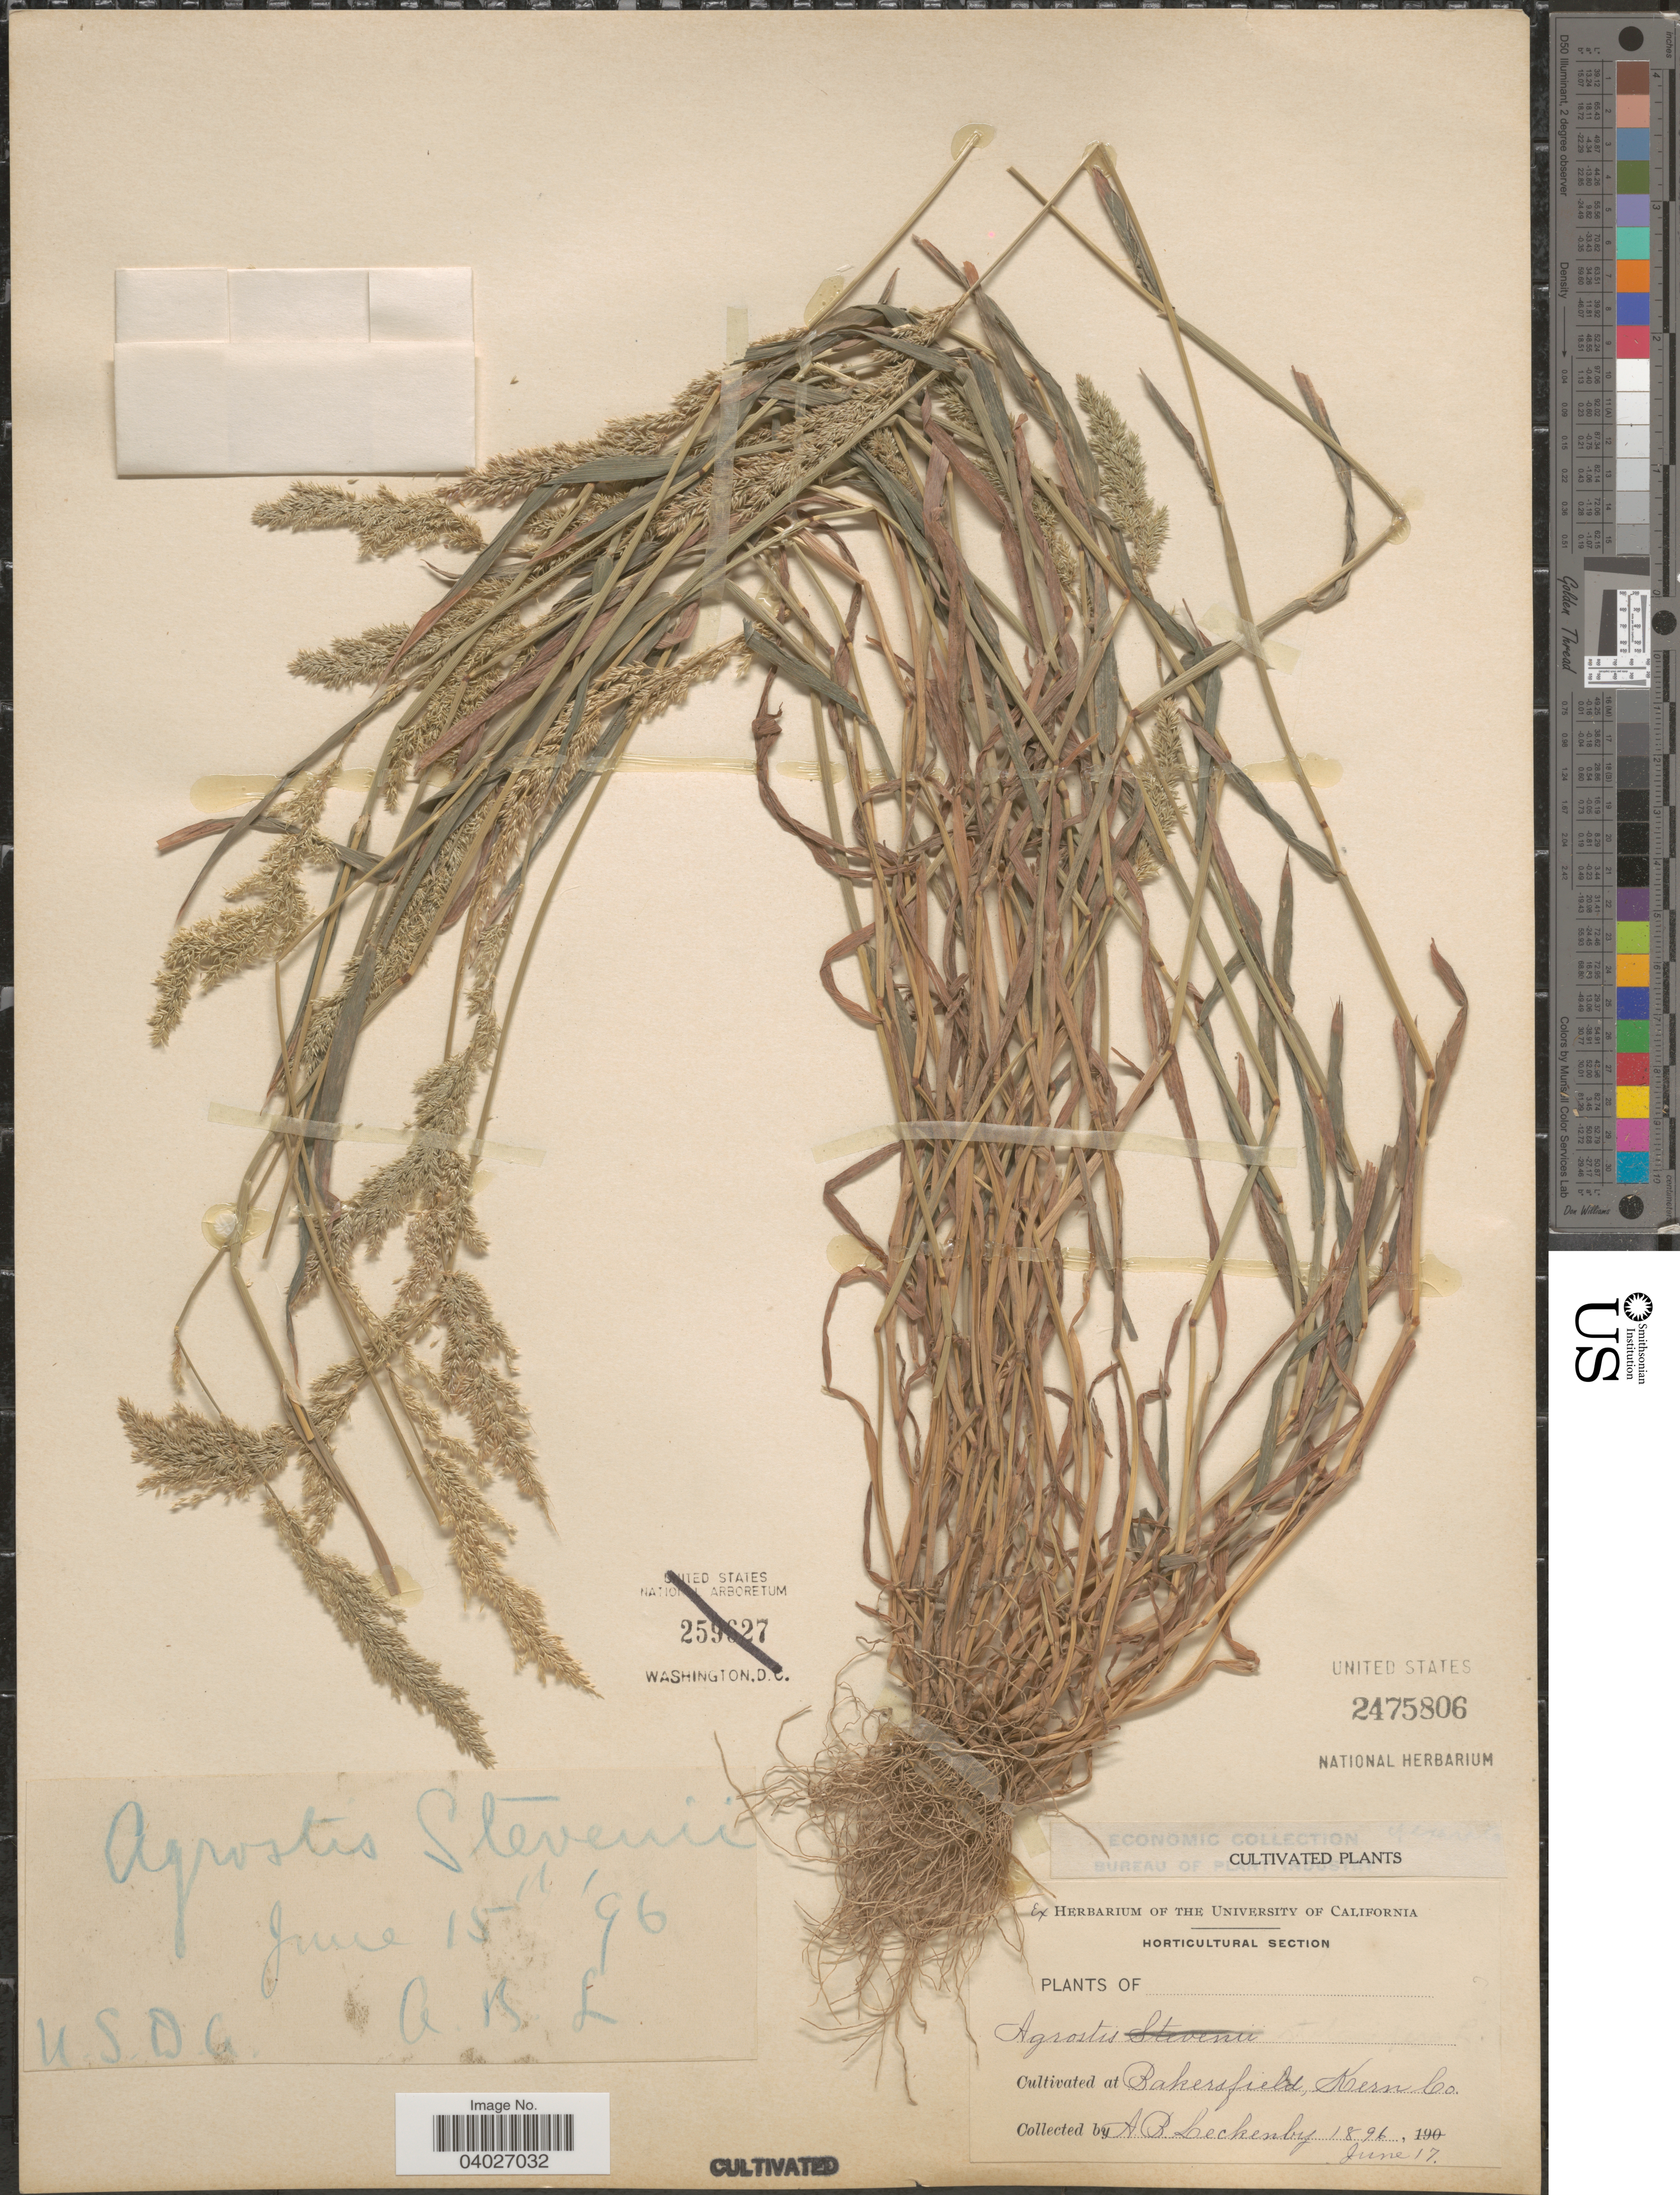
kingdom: Plantae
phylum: Tracheophyta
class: Liliopsida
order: Poales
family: Poaceae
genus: Agrostis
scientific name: Agrostis sp.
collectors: A. Leckenby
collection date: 1896-06-17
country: United States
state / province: California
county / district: Kern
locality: Bakersfield, Kern Co.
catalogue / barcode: US 2475806